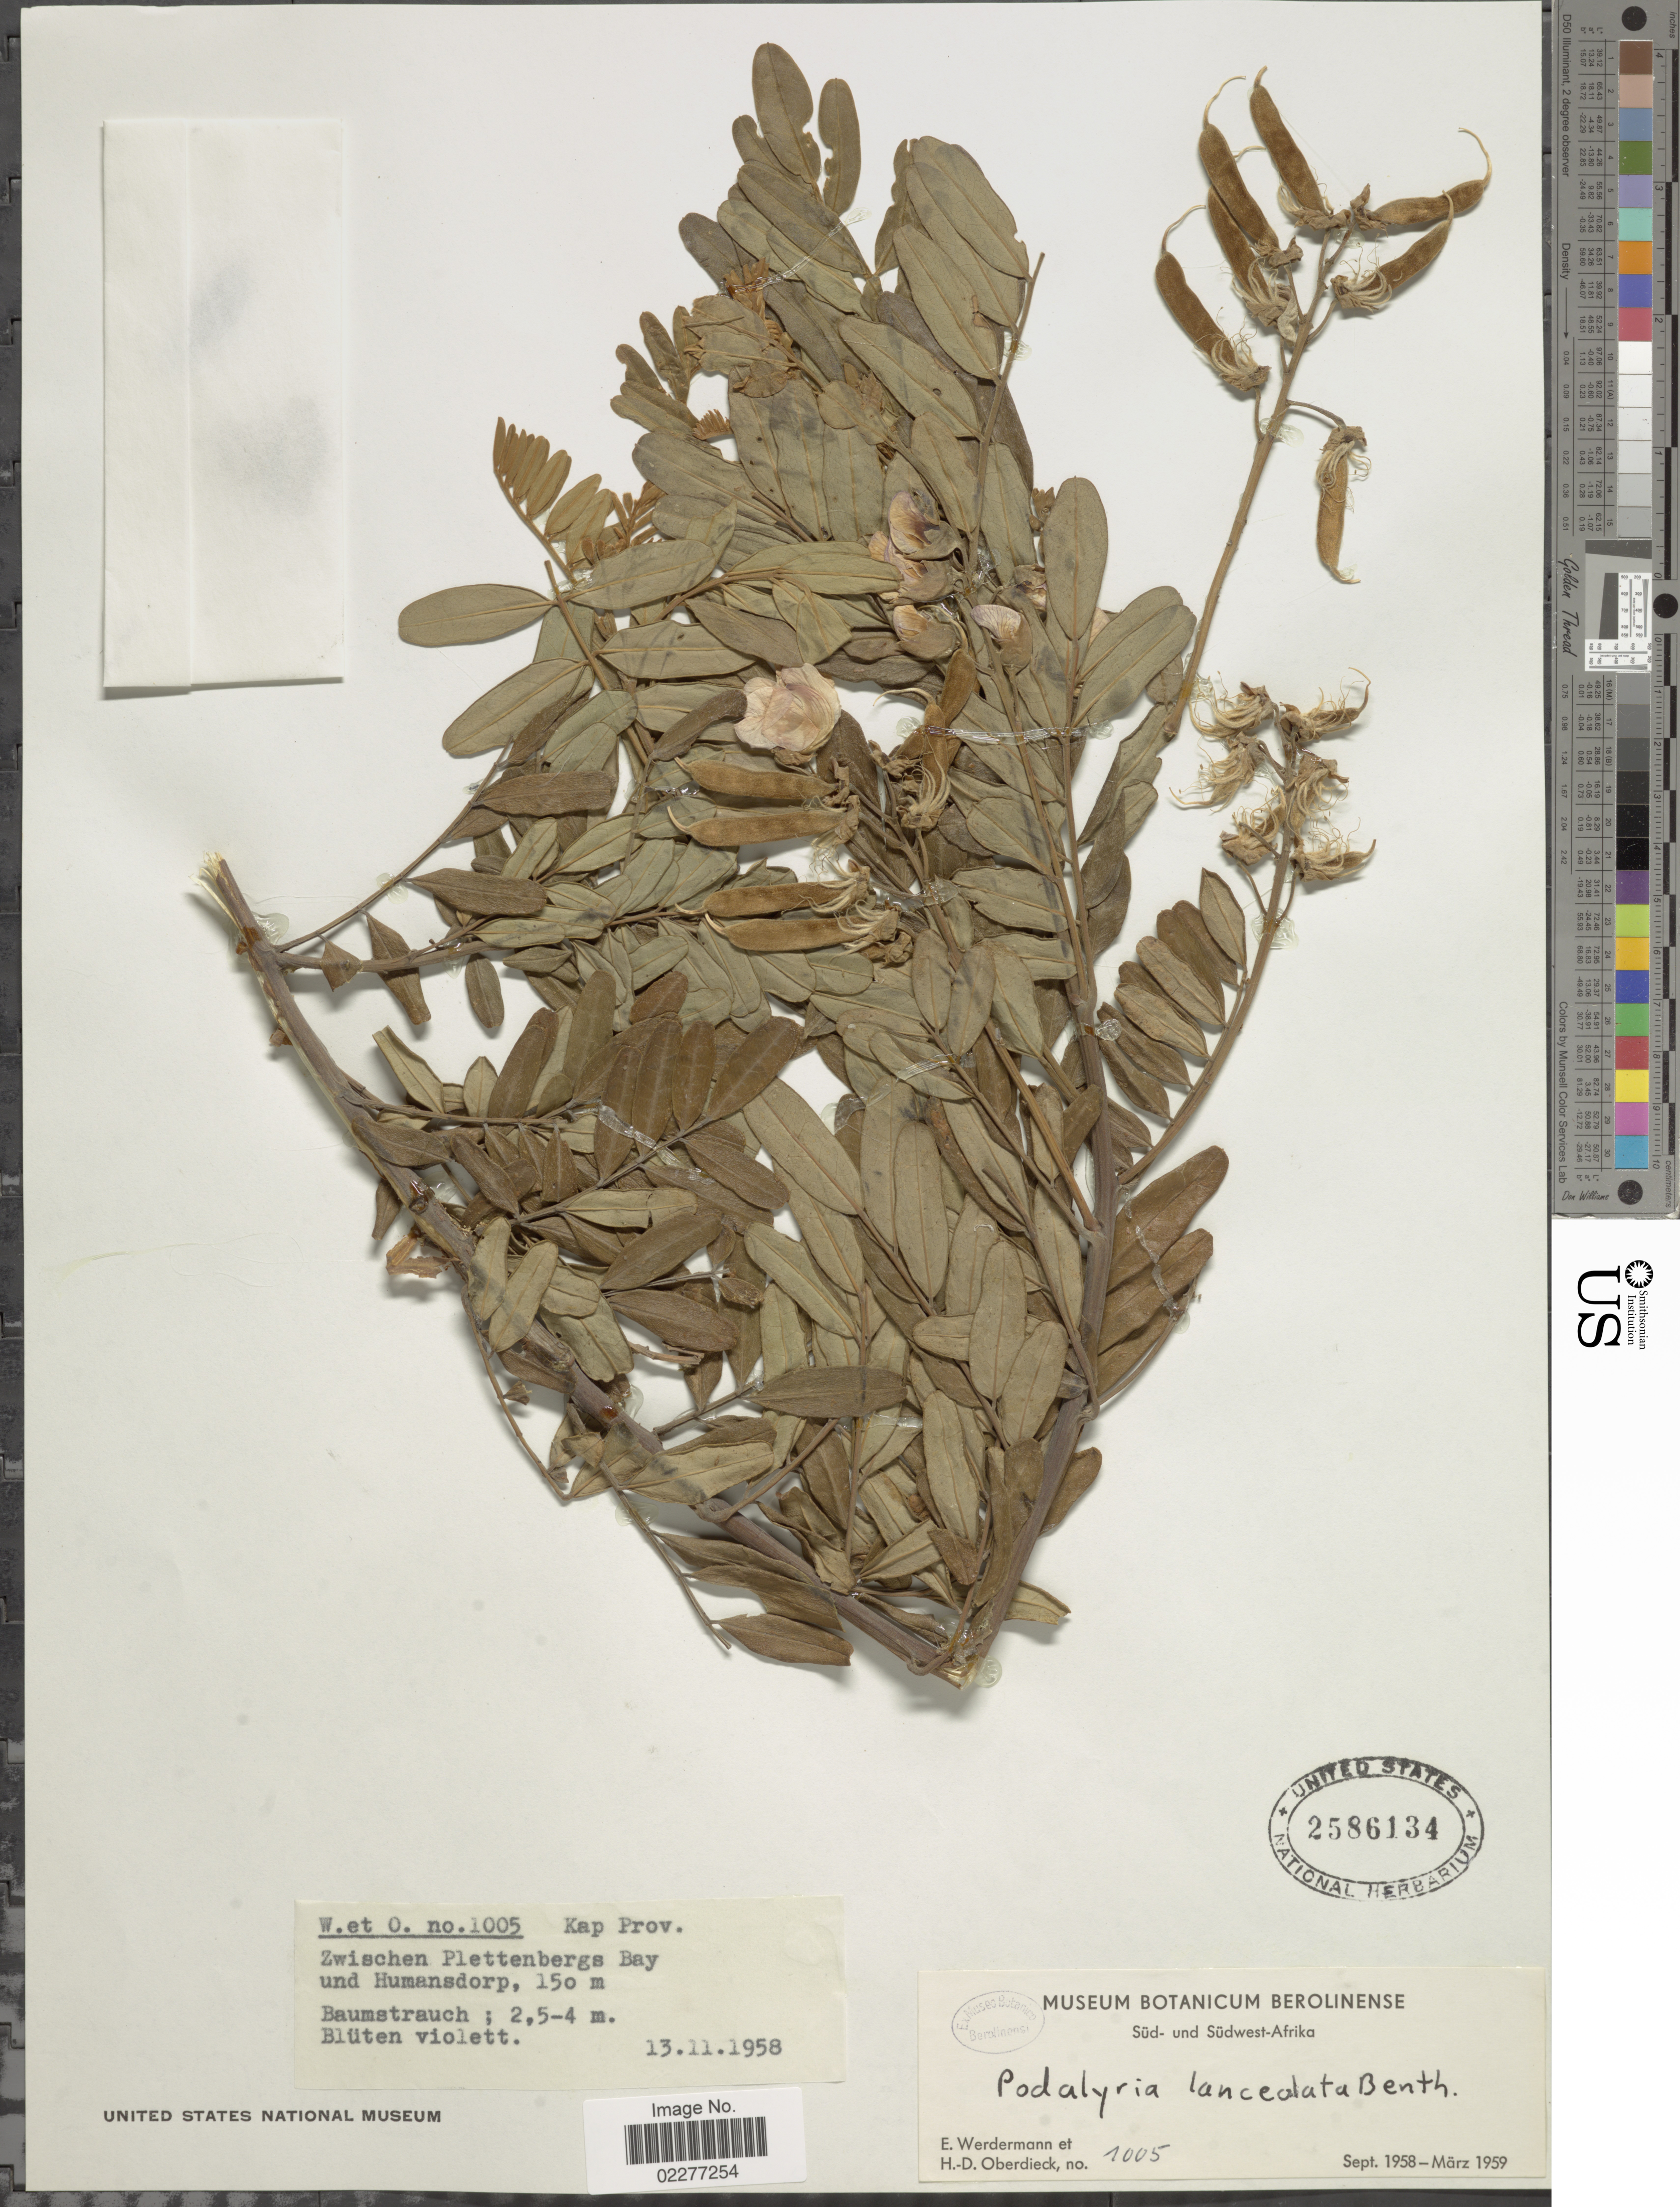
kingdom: Plantae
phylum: Tracheophyta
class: Magnoliopsida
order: Fabales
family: Fabaceae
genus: Podalyria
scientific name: Podalyria lanceolata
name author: (E. Mey.) Benth.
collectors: E. Werdermann & H. Oberdieck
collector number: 1005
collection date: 1958-11-13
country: South Africa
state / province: Eastern Cape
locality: Kap Prov. Zwischen Plettenbergs Bay und Humansdorp, Süd-und Südwest-Afrika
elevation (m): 150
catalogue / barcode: US 2586134